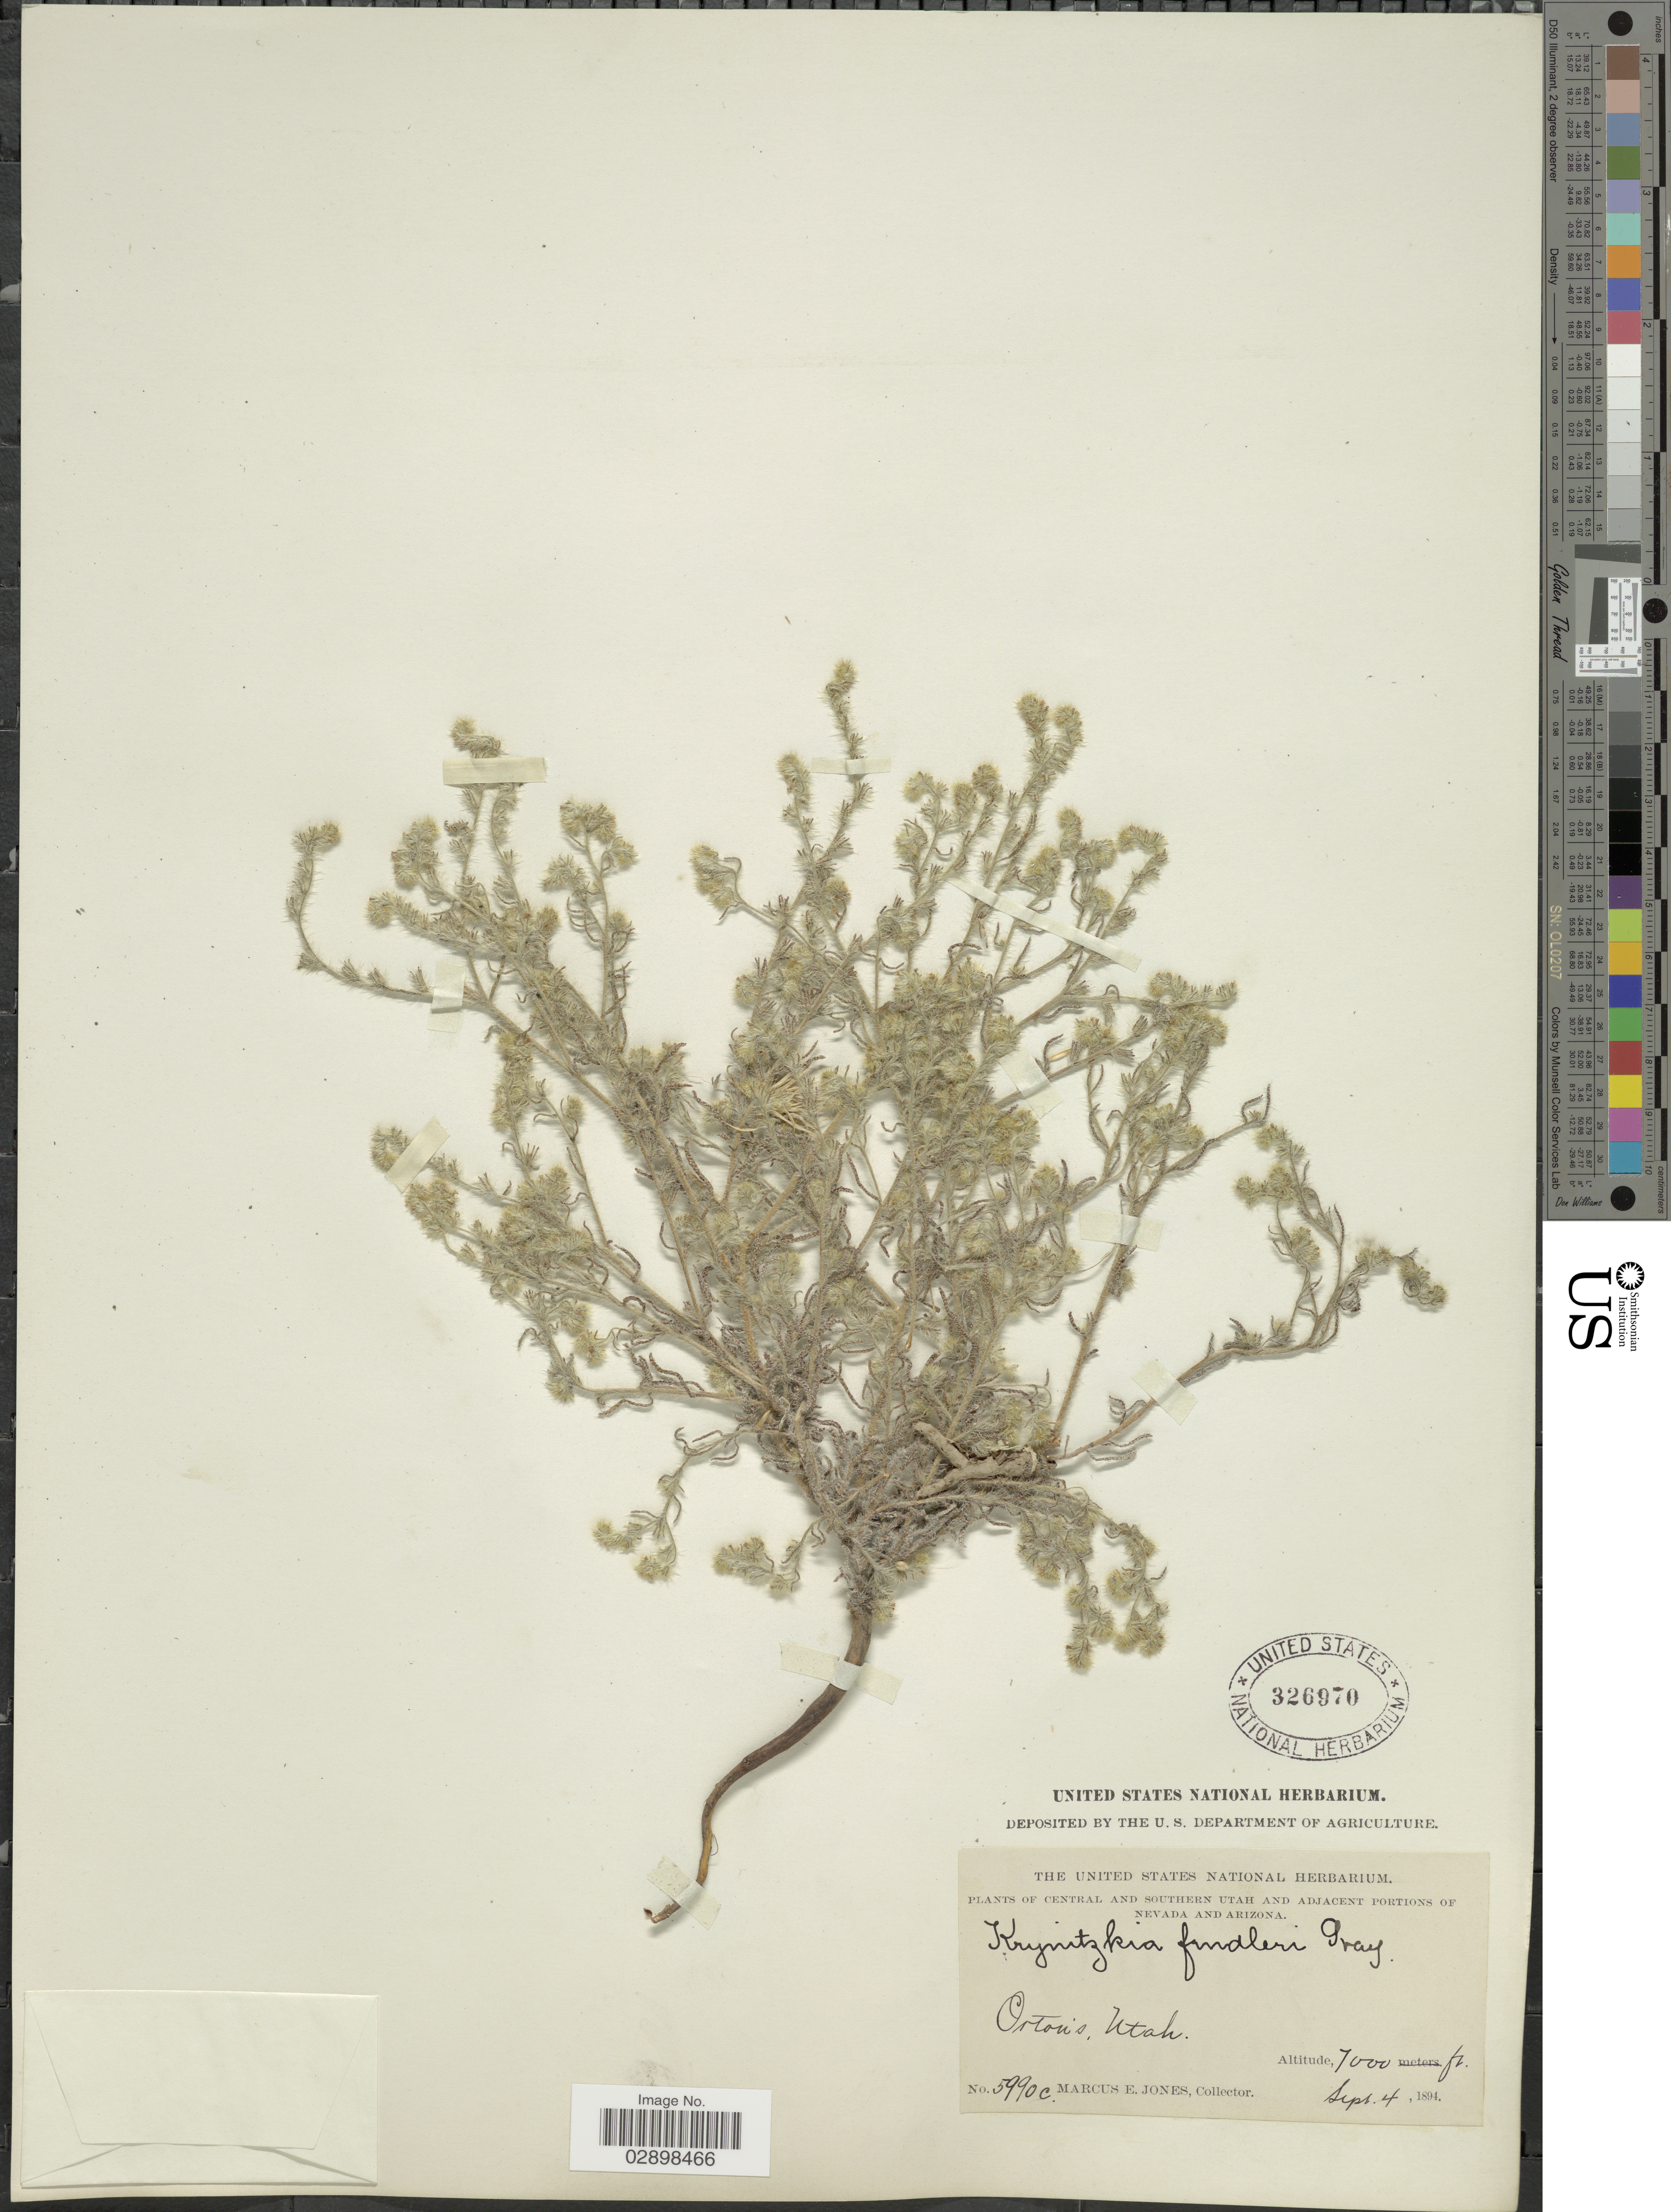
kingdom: Plantae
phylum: Tracheophyta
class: Magnoliopsida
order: Boraginales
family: Boraginaceae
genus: Cryptantha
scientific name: Cryptantha watsonii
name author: (A. Gray) Greene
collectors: M. E. Jones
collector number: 5990c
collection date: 1894-09-04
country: United States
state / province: Utah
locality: Orton's. Central and Southern Utah.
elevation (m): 2134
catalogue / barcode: US 326970